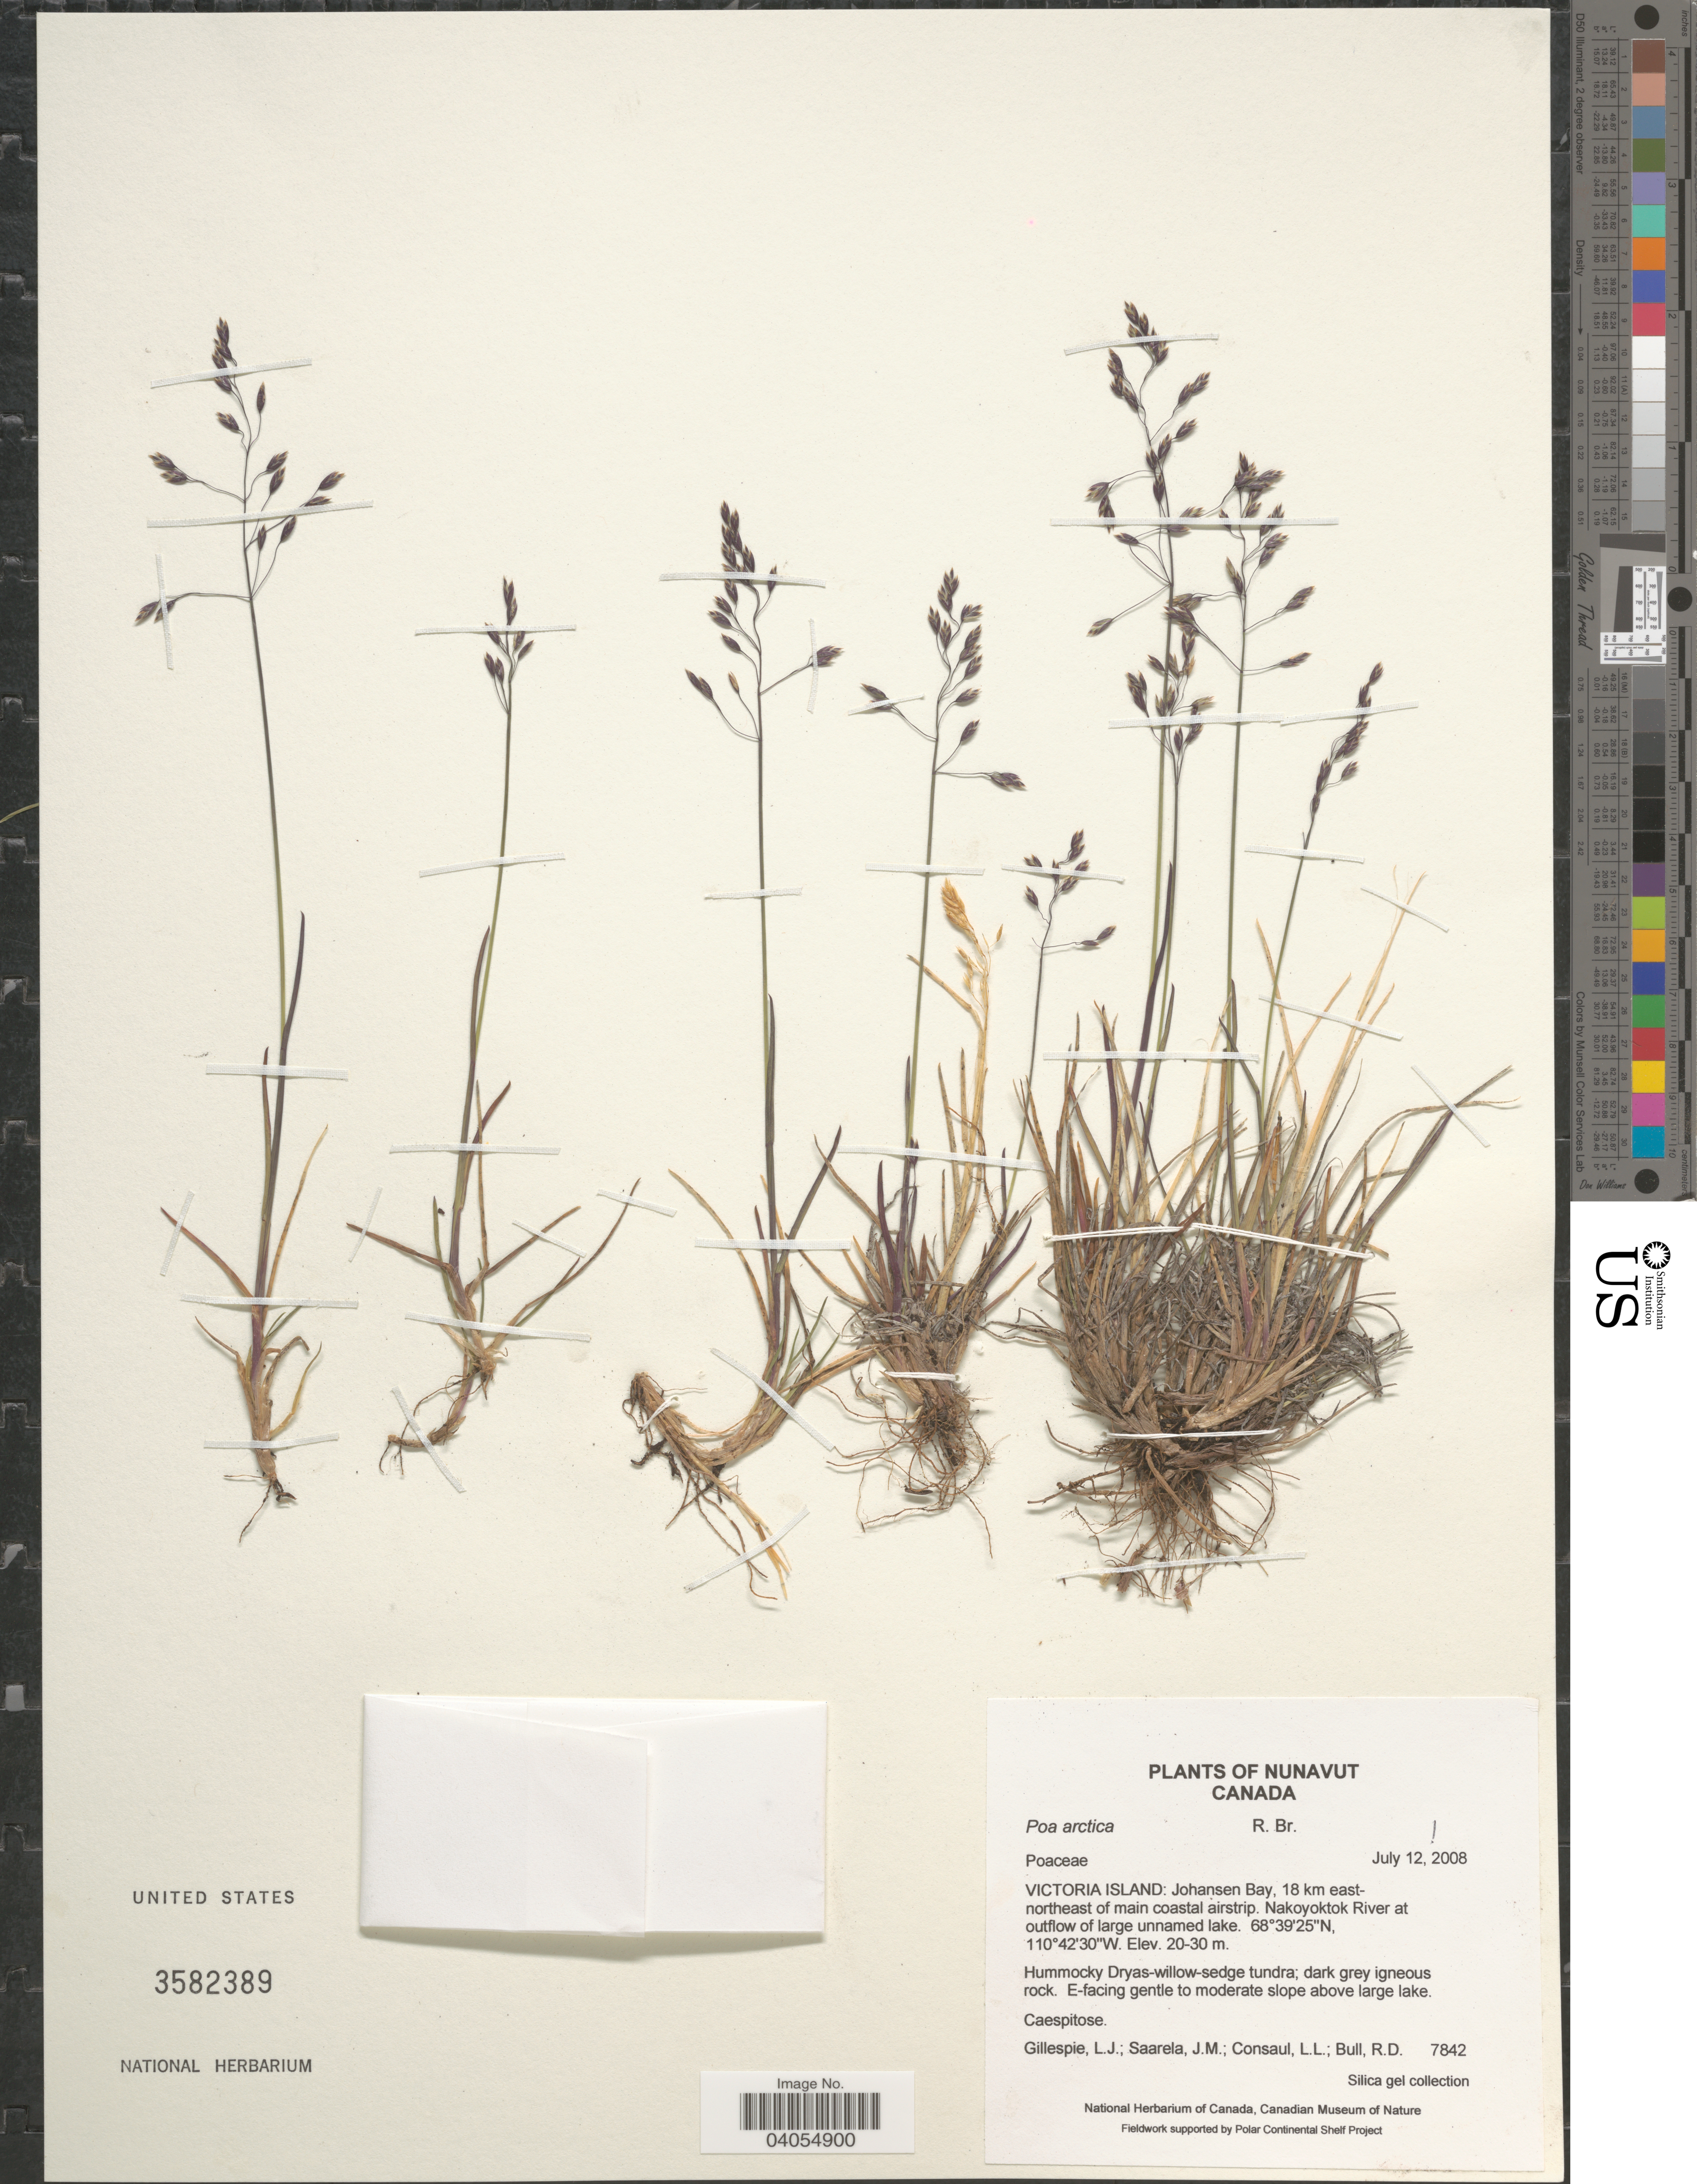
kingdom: Plantae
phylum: Tracheophyta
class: Liliopsida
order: Poales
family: Poaceae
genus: Poa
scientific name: Poa arctica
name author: R. Br.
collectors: L. Gillespie, J. Saarela, L. Consaul & R. Bull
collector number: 7842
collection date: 2008-07-12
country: Canada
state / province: Nunavut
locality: Victoria Island: Johansen Bay, 18 km east-northeast of main coastal airstrip. Nakoyoktok River at outflow of large unnamed lake. E-facing gentle to moderate slope above large lake.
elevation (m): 20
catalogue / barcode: US 3582389